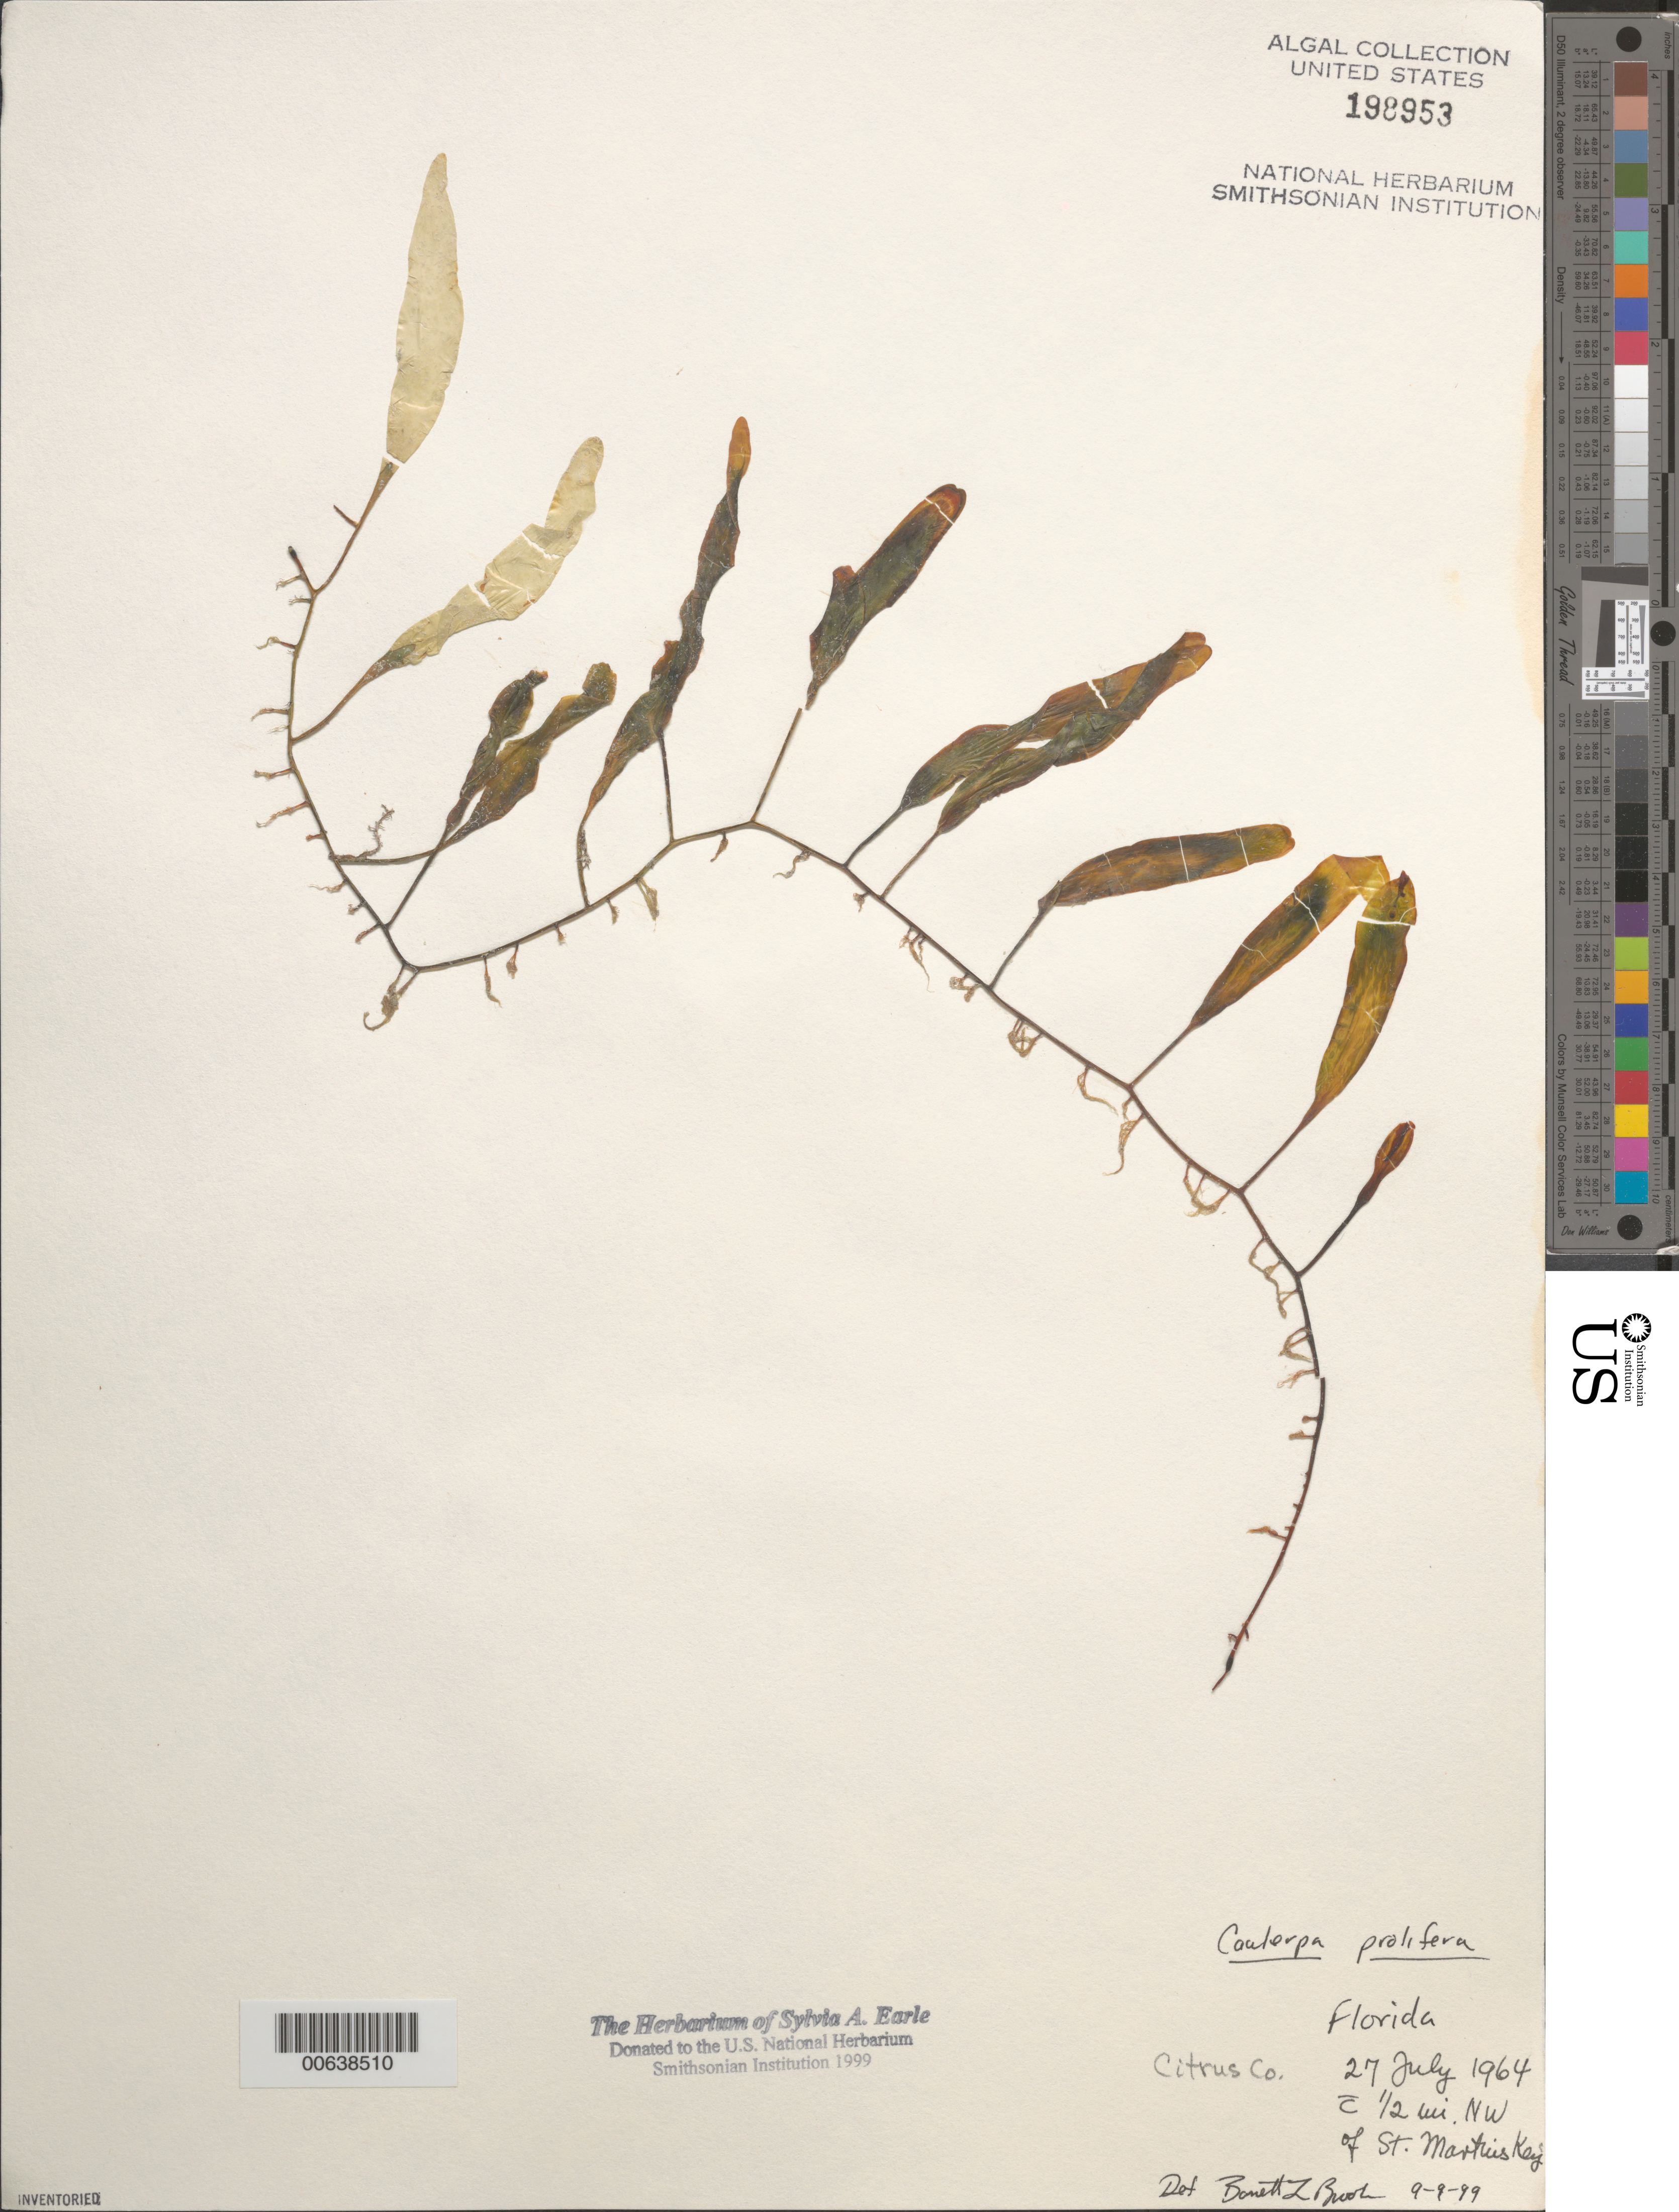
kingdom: Plantae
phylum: Chlorophyta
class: Ulvophyceae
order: Bryopsidales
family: Caulerpaceae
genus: Caulerpa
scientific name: Caulerpa prolifera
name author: (Forssk.) J.V.Lamouroux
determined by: Brooks, B. L., (BOT), Smithsonian Institution - National Museum of Natural History (UNITED STATES)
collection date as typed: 27 Jul 1964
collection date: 1964-07-27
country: United States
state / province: Florida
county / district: Citrus County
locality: Ca. 0.5 mile northwest of St. Martins Keys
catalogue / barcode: US 198953